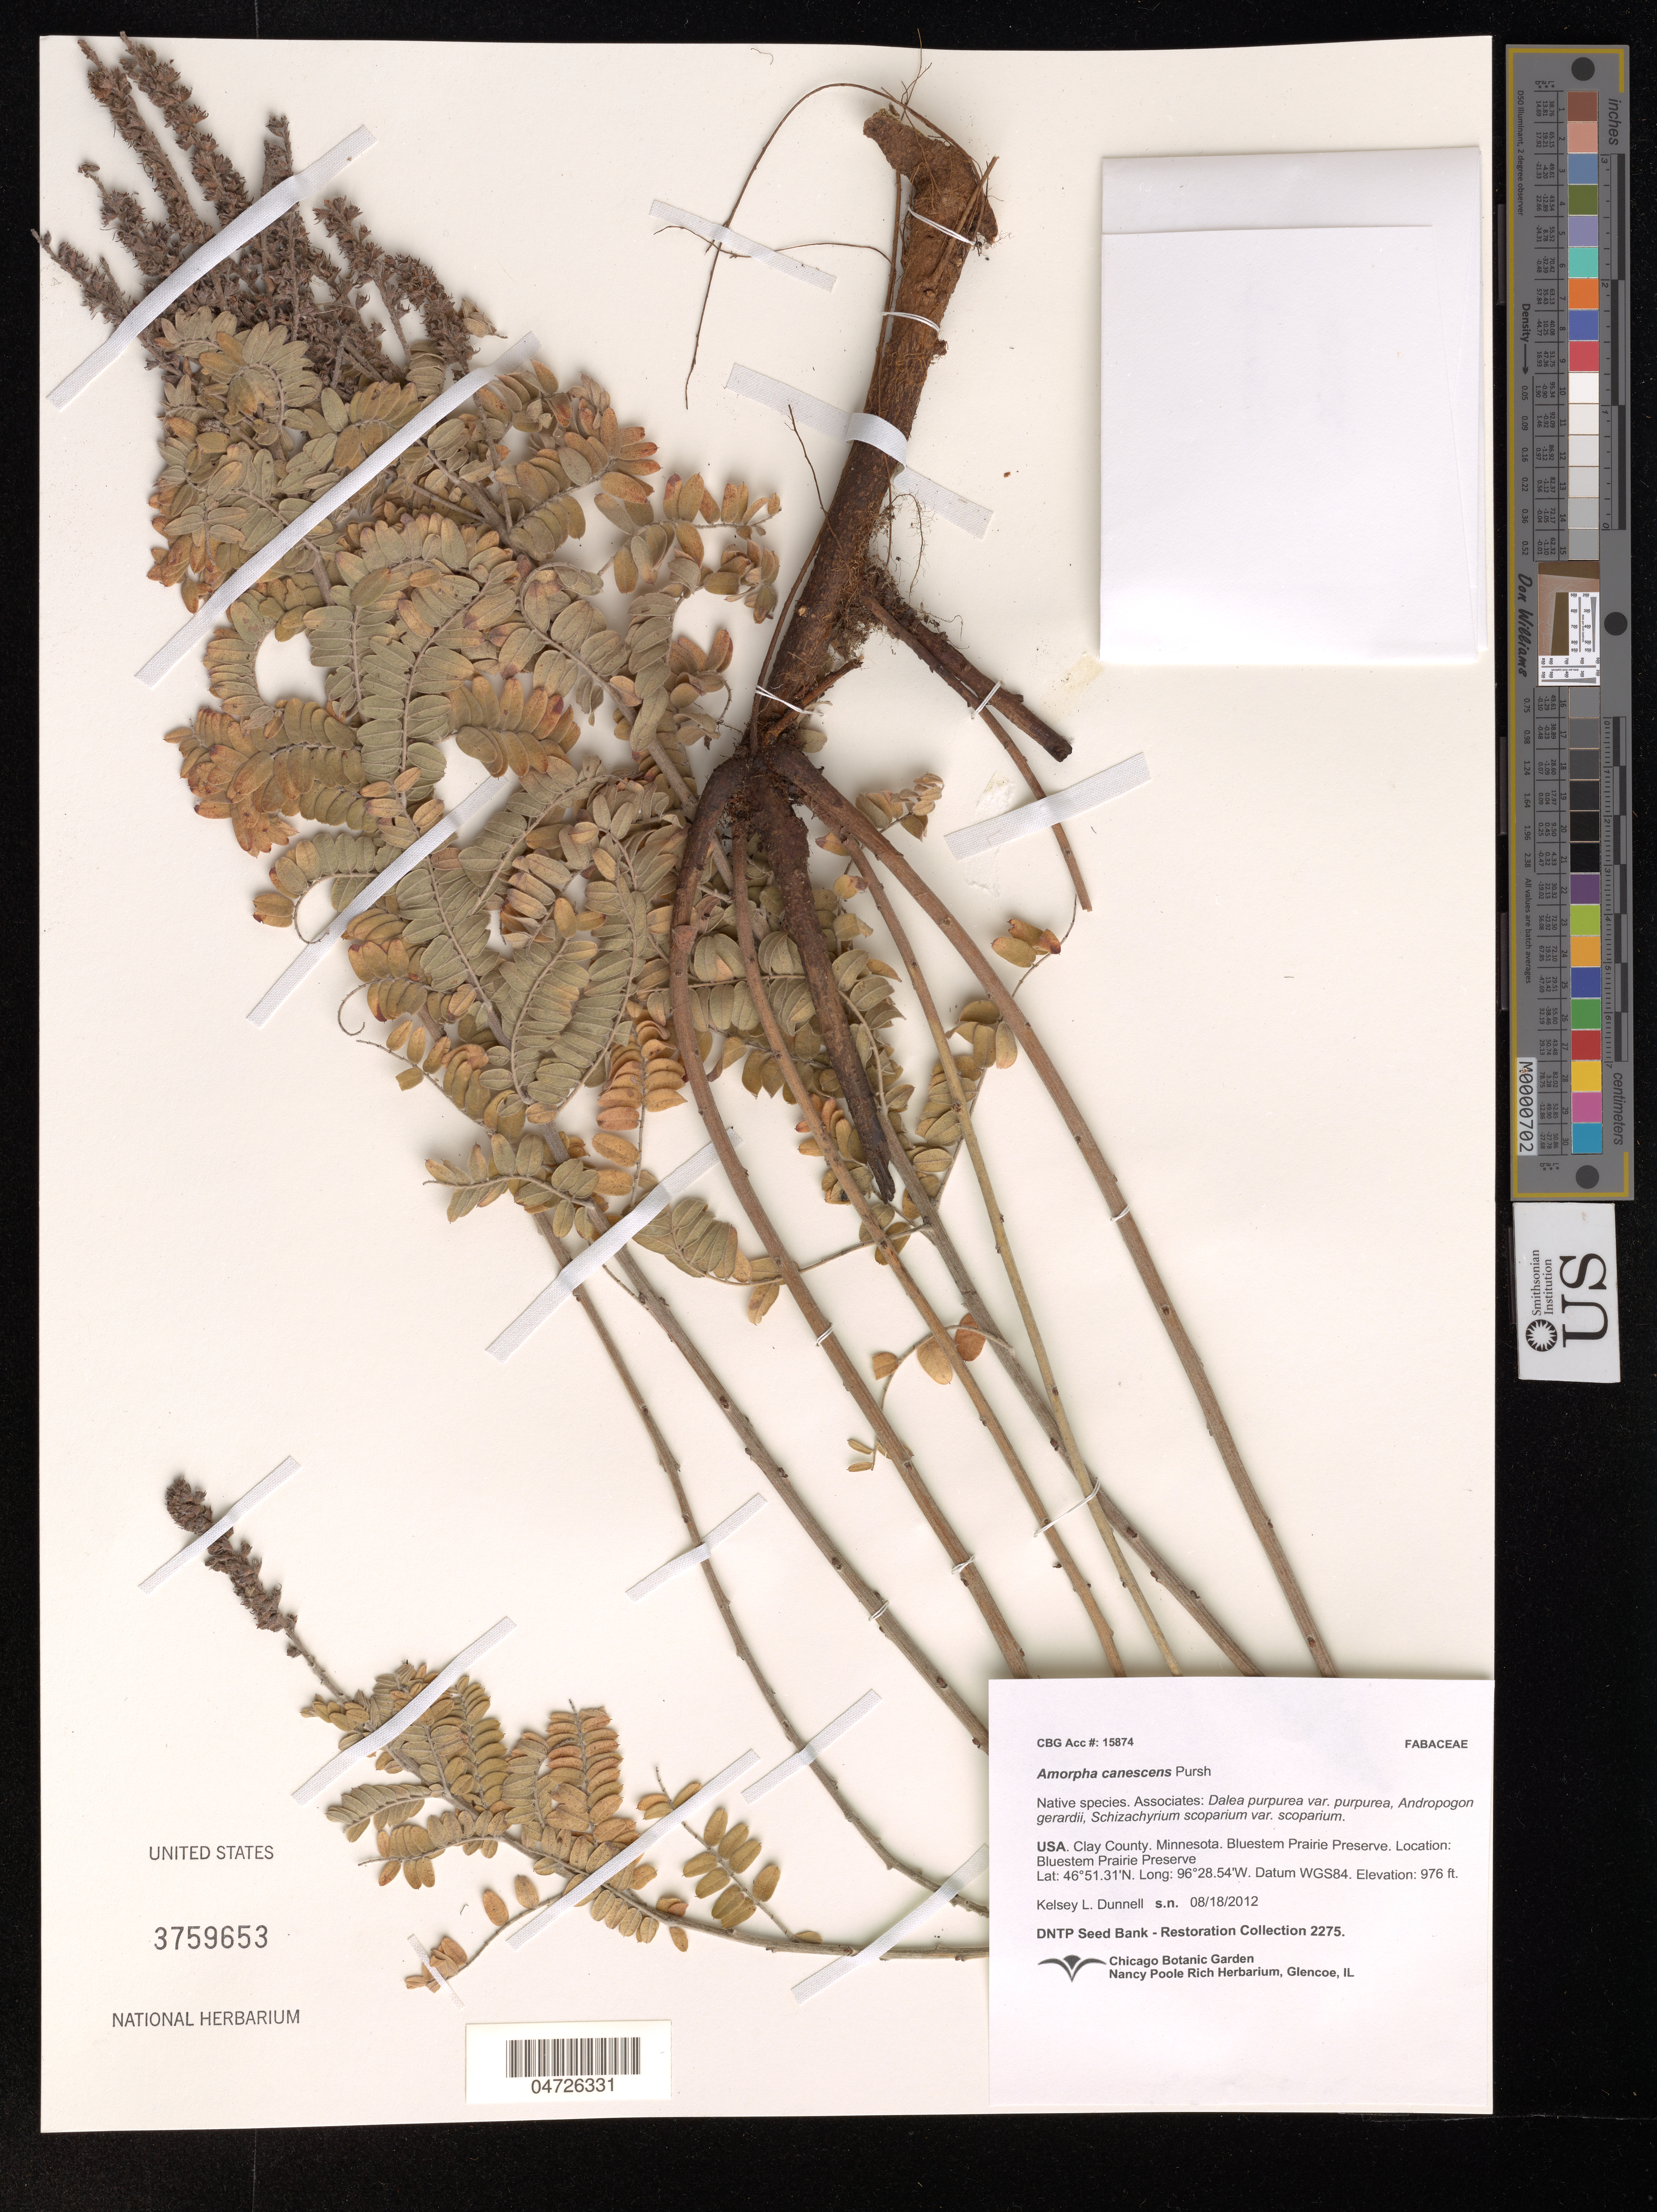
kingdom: Plantae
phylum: Tracheophyta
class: Magnoliopsida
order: Fabales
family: Fabaceae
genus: Amorpha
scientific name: Amorpha canescens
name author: Pursh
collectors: K. Dunnell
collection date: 2012-08-18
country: United States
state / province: Minnesota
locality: Clay County. Bluestern Prairie Preserve. Bluestern Prairie Preserve. Datum WGS84.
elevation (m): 297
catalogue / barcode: US 3759653